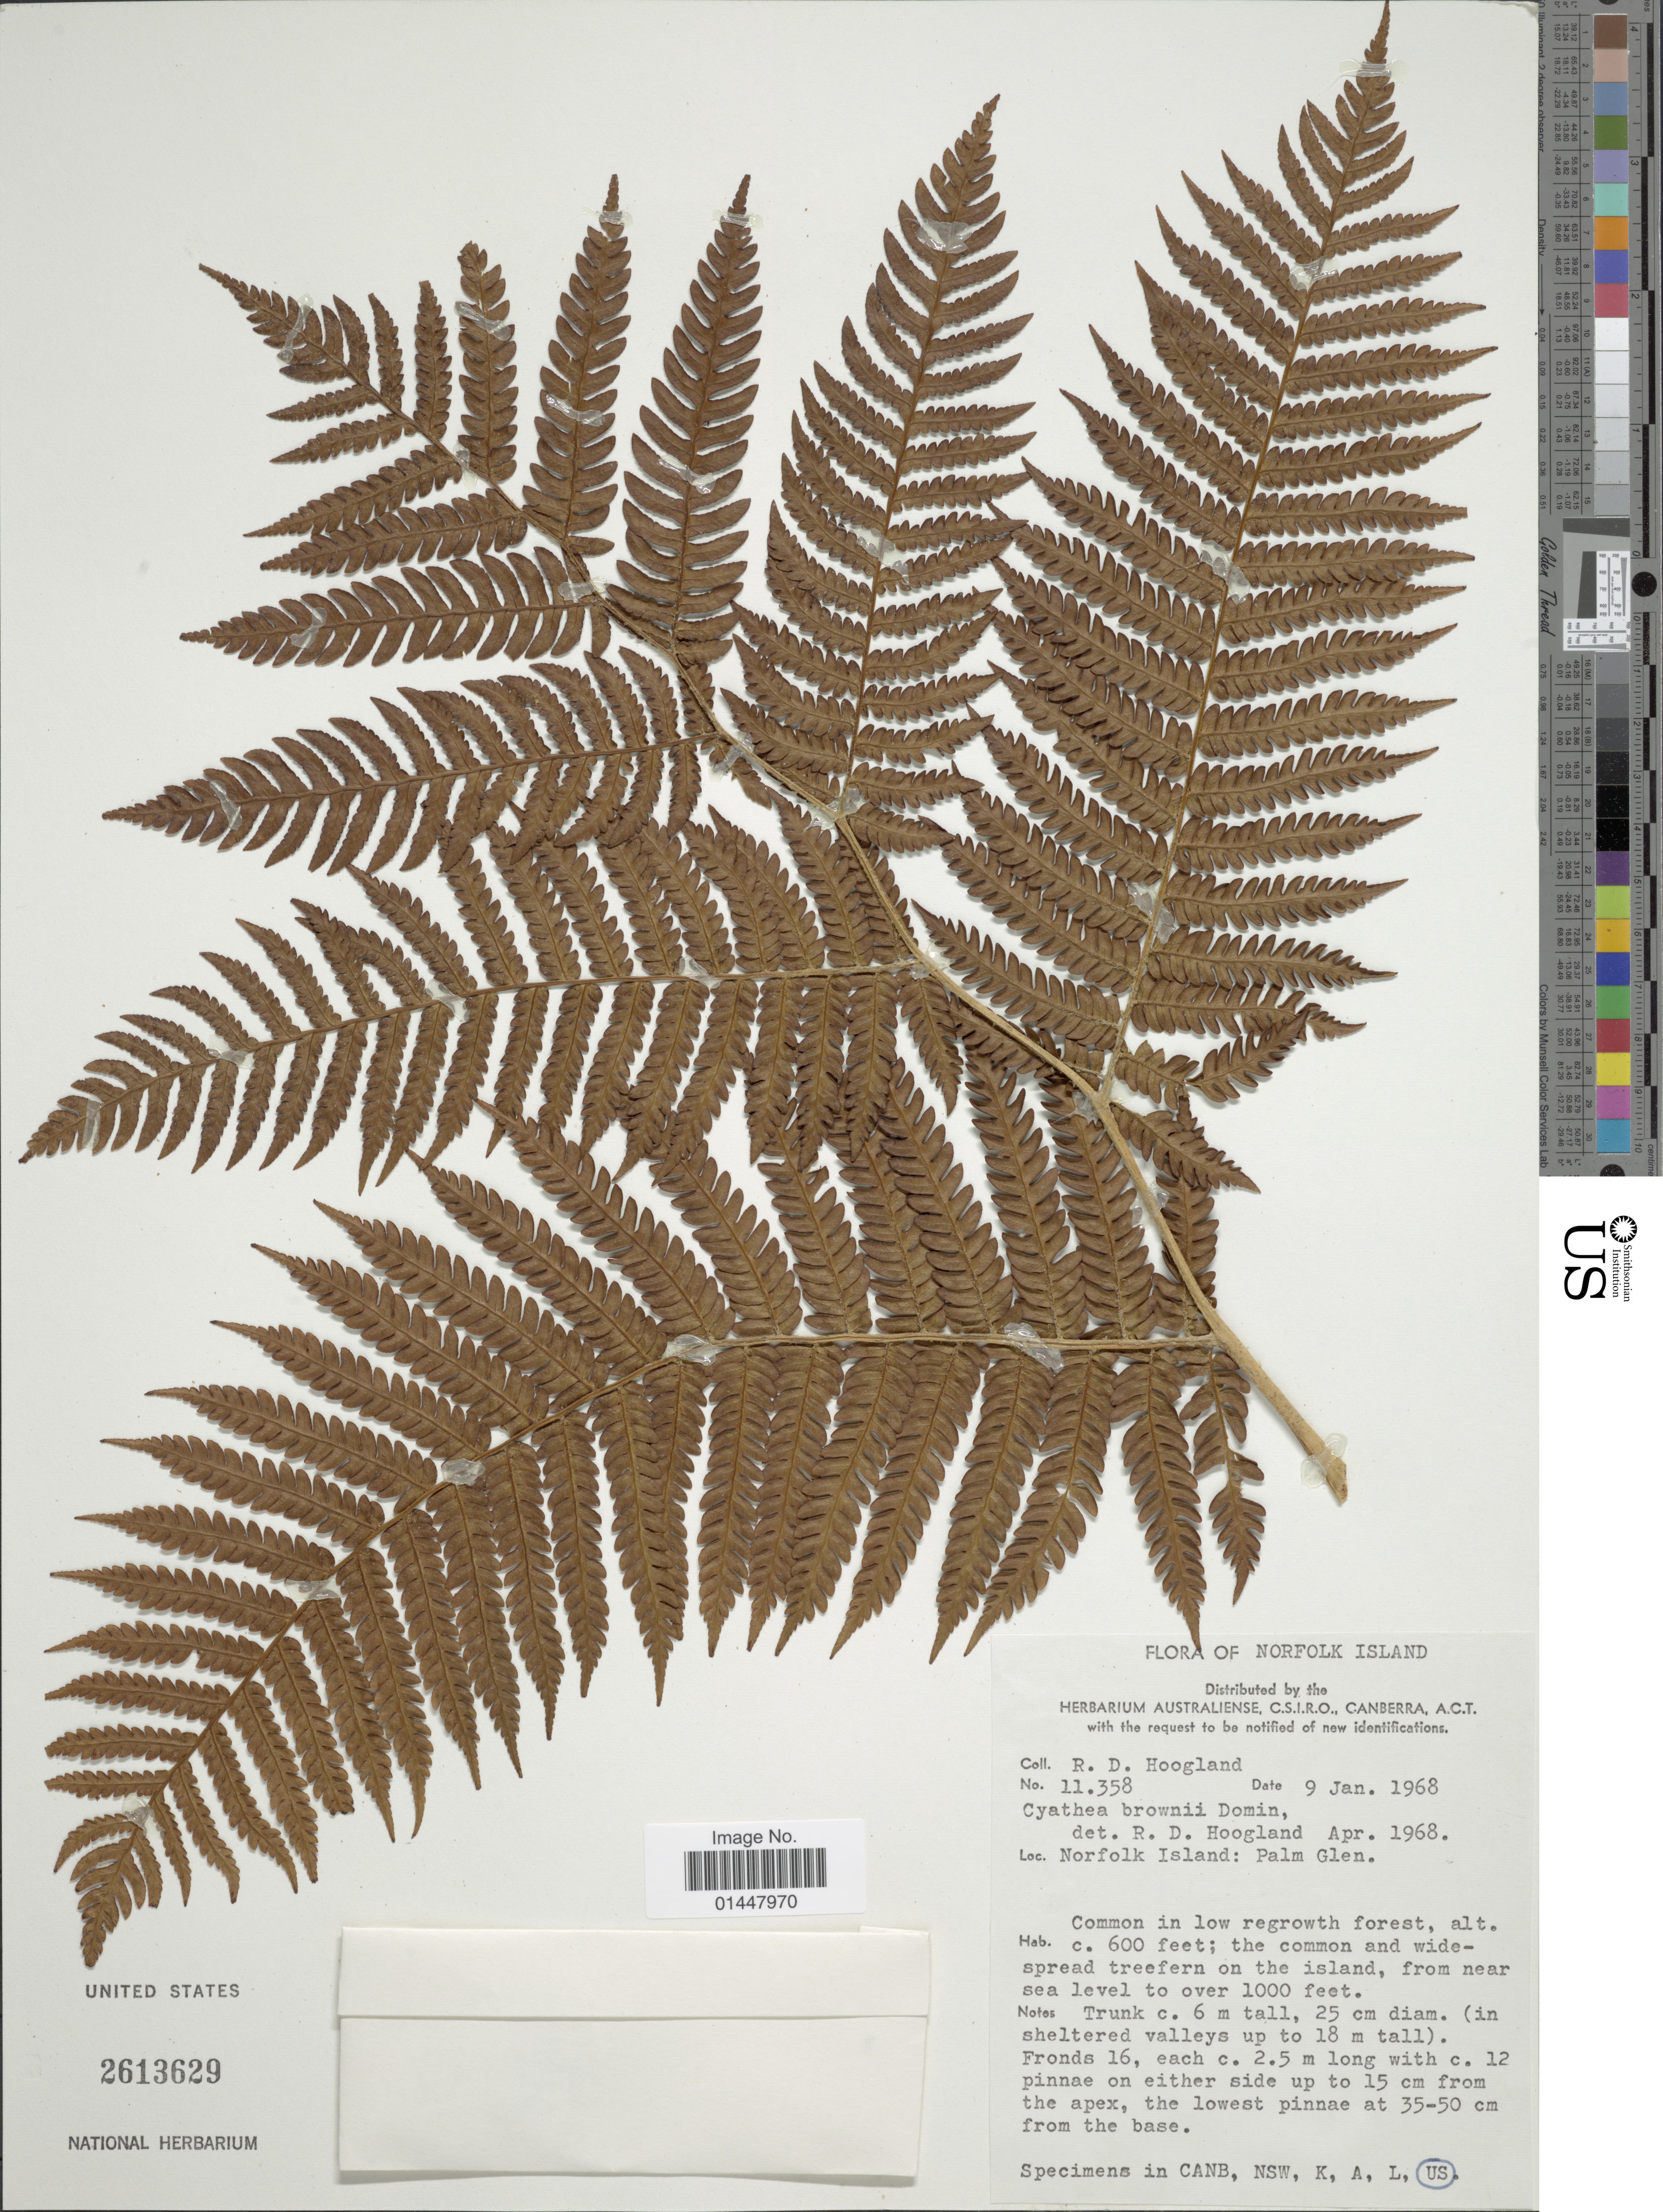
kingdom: Plantae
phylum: Tracheophyta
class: Polypodiopsida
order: Cyatheales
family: Cyatheaceae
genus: Sphaeropteris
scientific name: Sphaeropteris brownii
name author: Domin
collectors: R. D. Hoogland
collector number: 11358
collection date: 1968-01-09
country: Australia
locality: Norfolk island: Palm Glen.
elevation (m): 183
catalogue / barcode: US 2613629